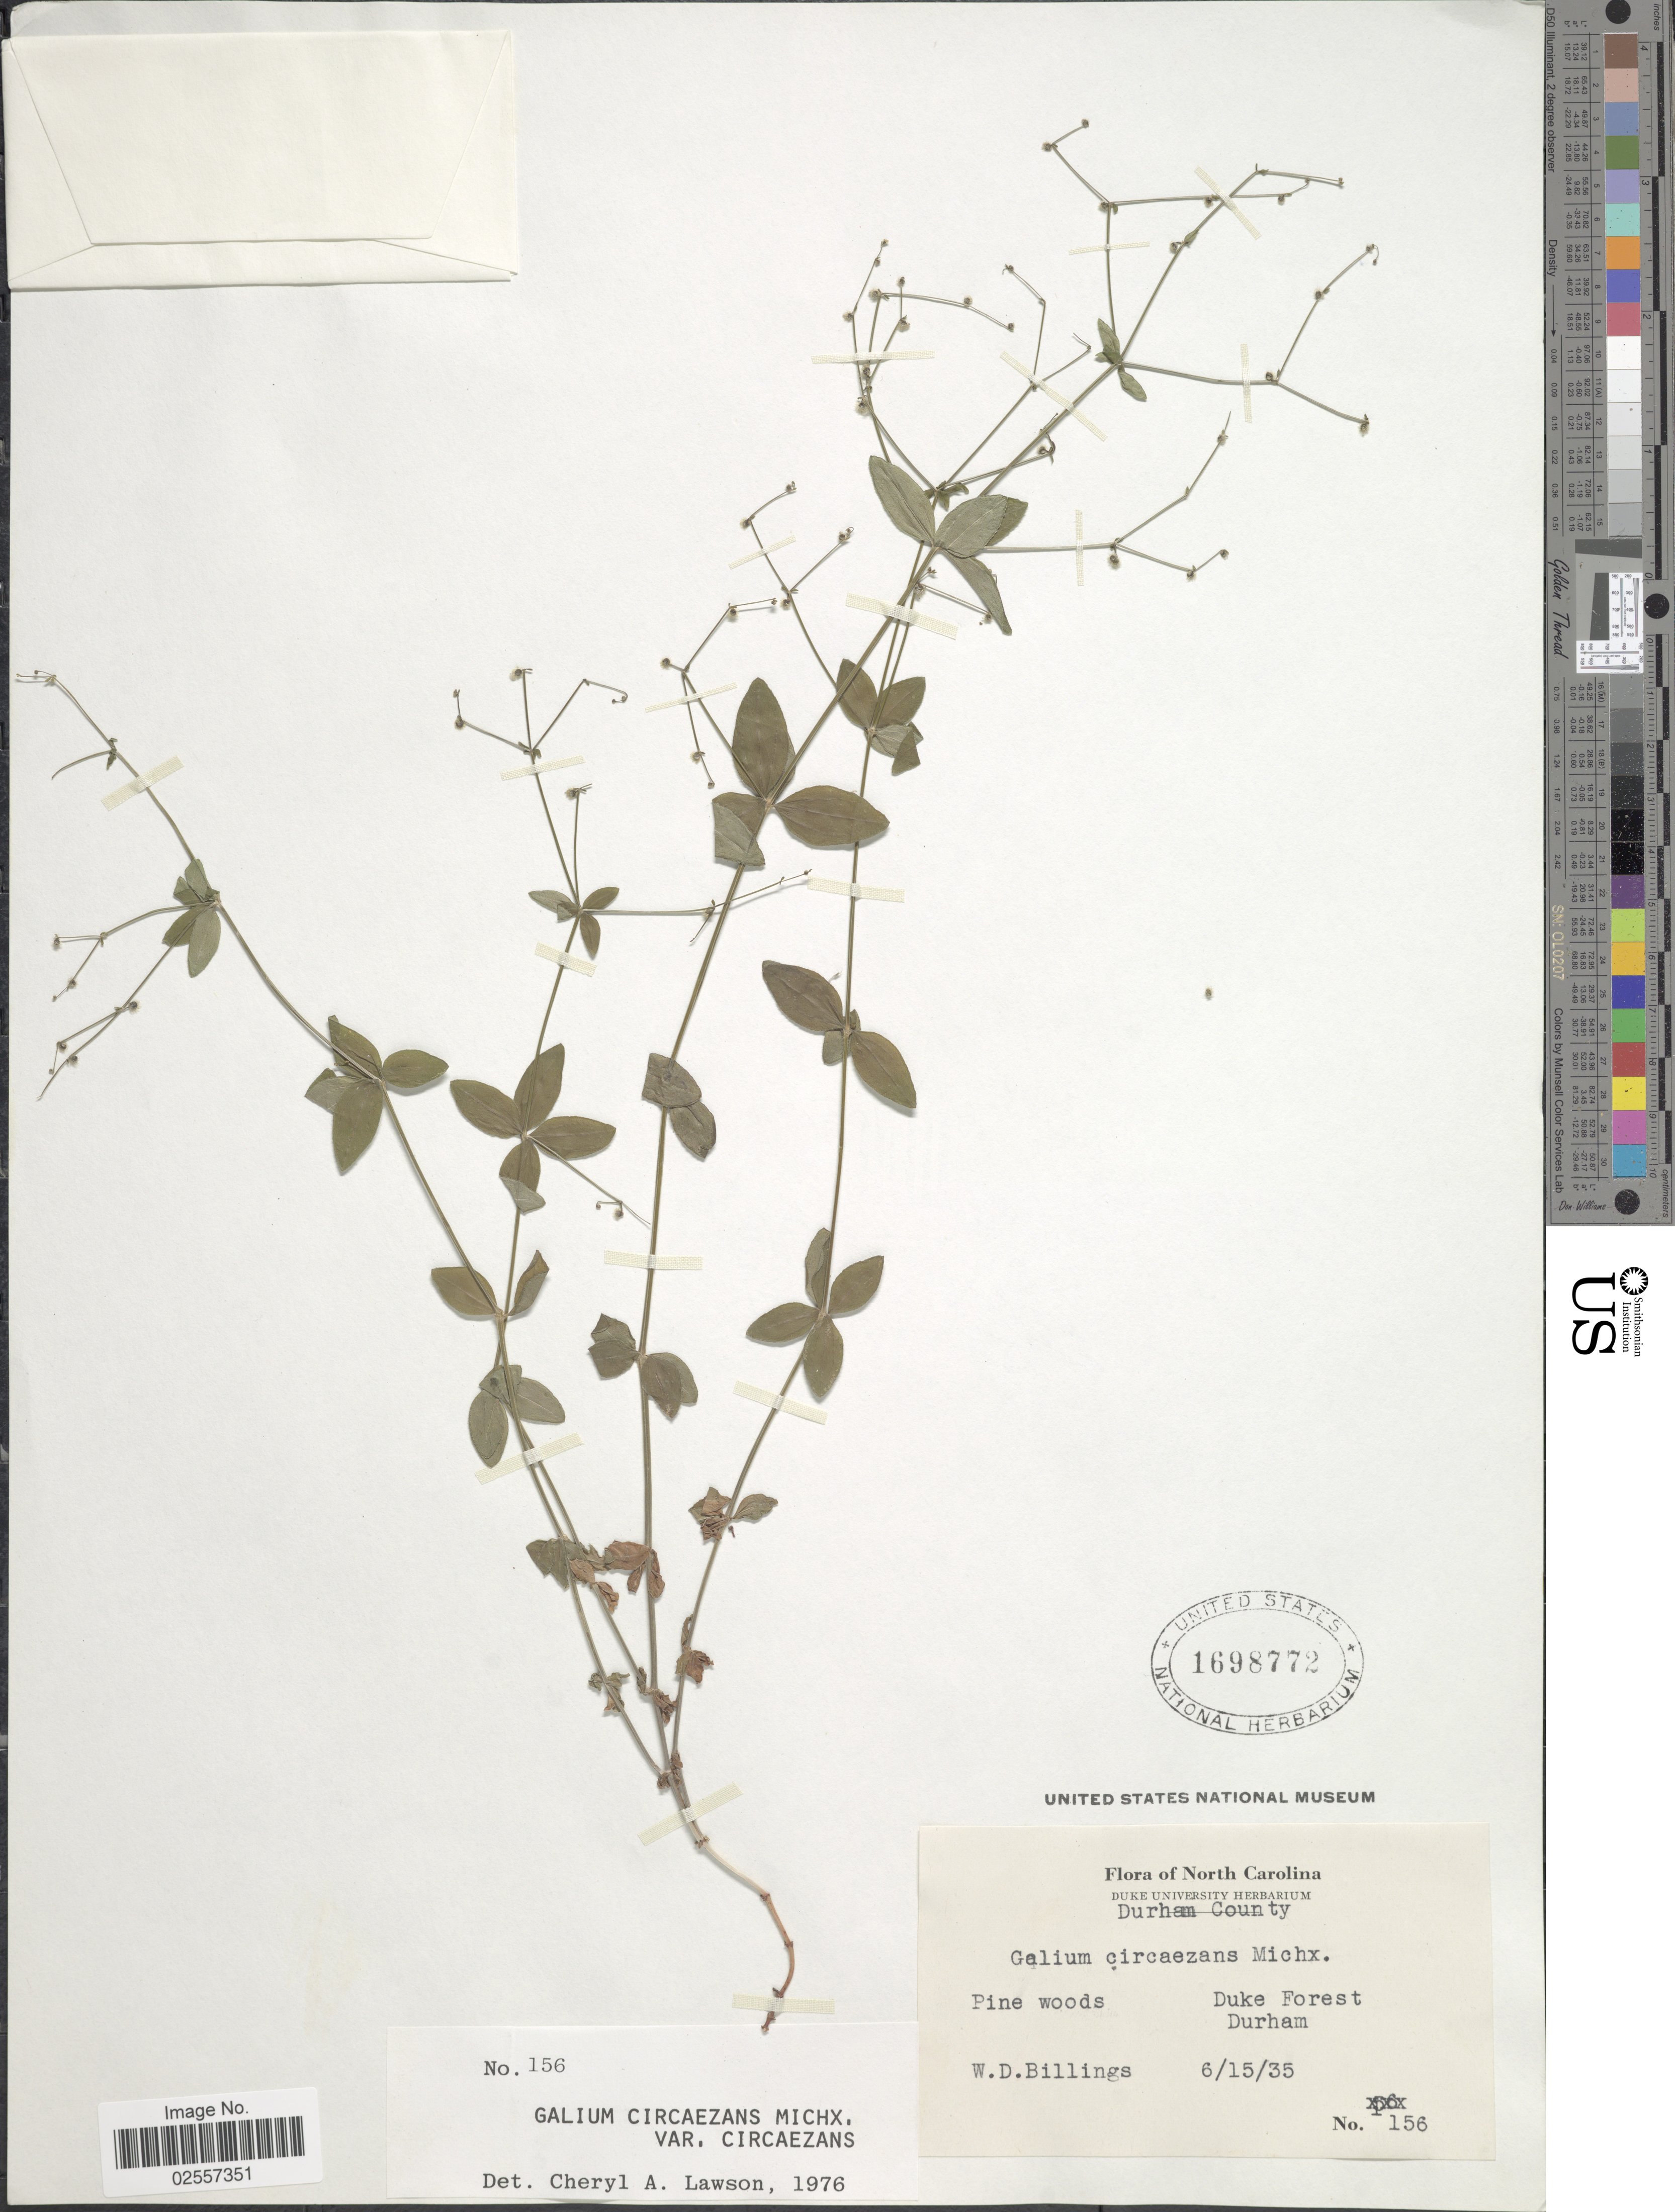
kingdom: Plantae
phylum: Tracheophyta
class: Magnoliopsida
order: Gentianales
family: Rubiaceae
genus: Galium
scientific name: Galium circaezans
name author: Michx.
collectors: W. Billings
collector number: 156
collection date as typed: Transcribed d/m/y: 15/6/35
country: United States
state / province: North Carolina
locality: Duke Forest. Durham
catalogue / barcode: US 1698772